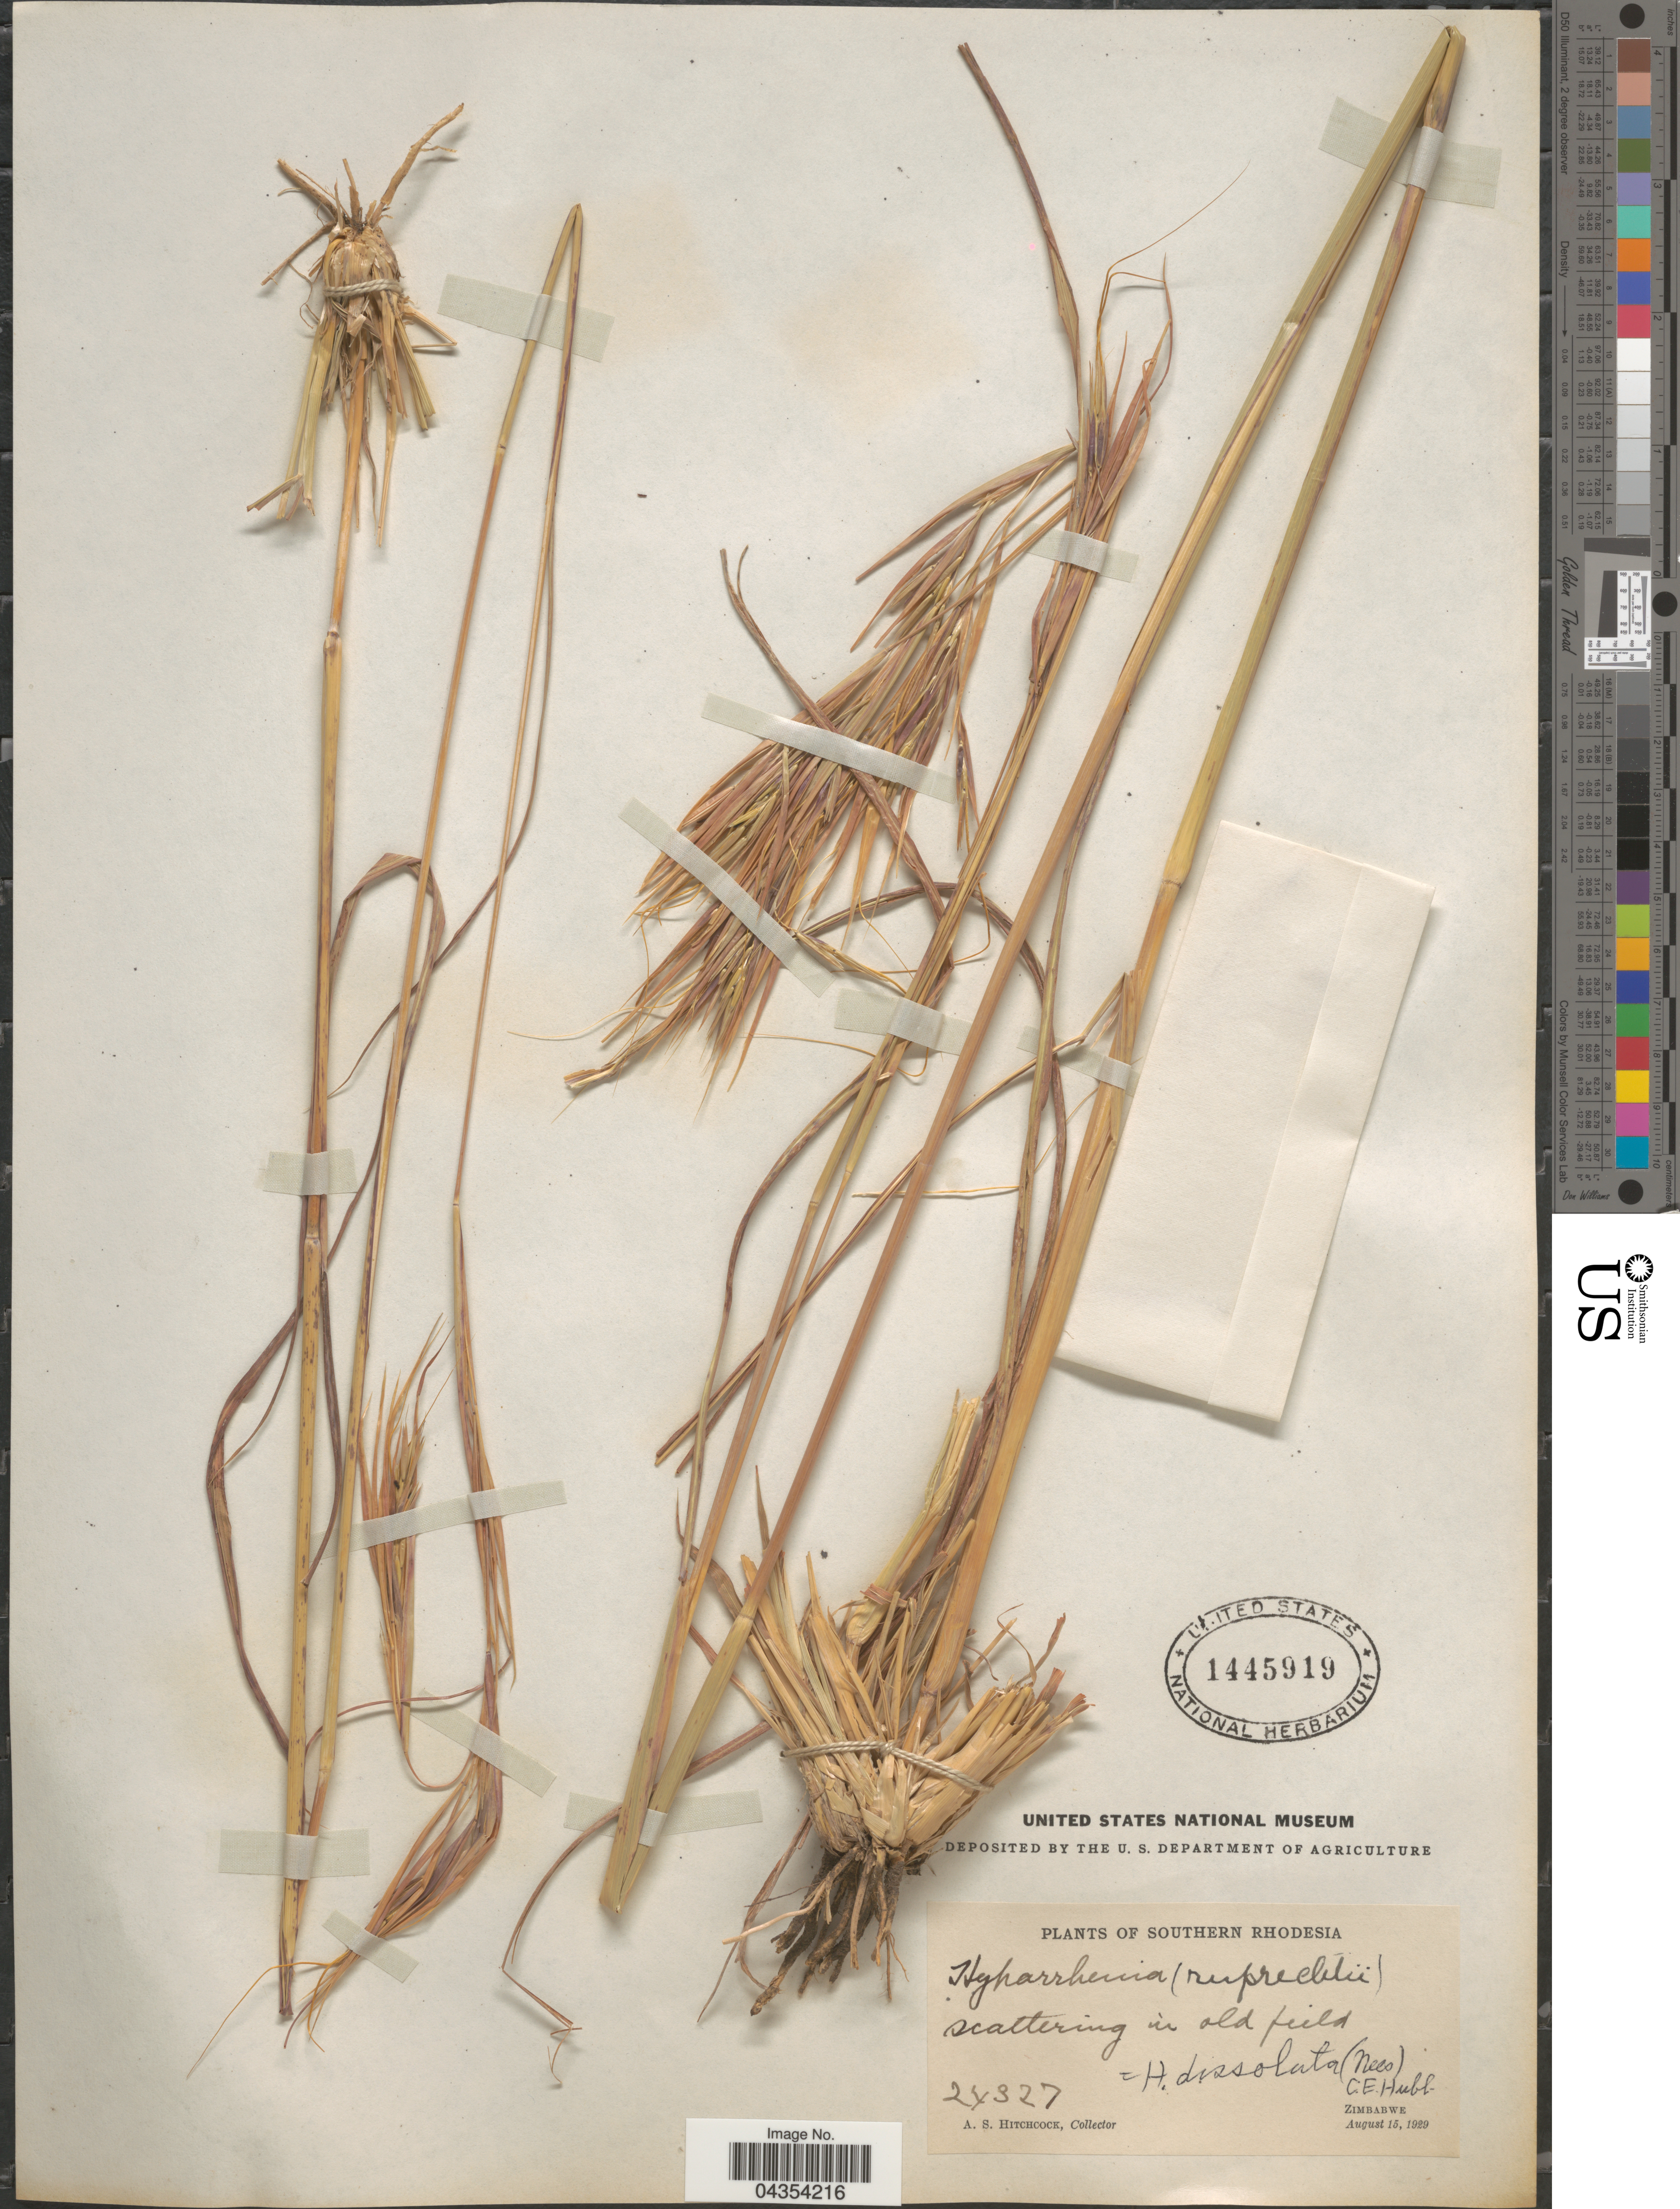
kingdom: Plantae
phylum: Tracheophyta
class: Liliopsida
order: Poales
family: Poaceae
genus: Hyperthelia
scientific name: Hyperthelia dissoluta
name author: (Nees ex Steud.) Clayton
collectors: A. S. Hitchcock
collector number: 24327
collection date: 1929-08-15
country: Zimbabwe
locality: Southern Rhodesia.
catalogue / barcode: US 1445919